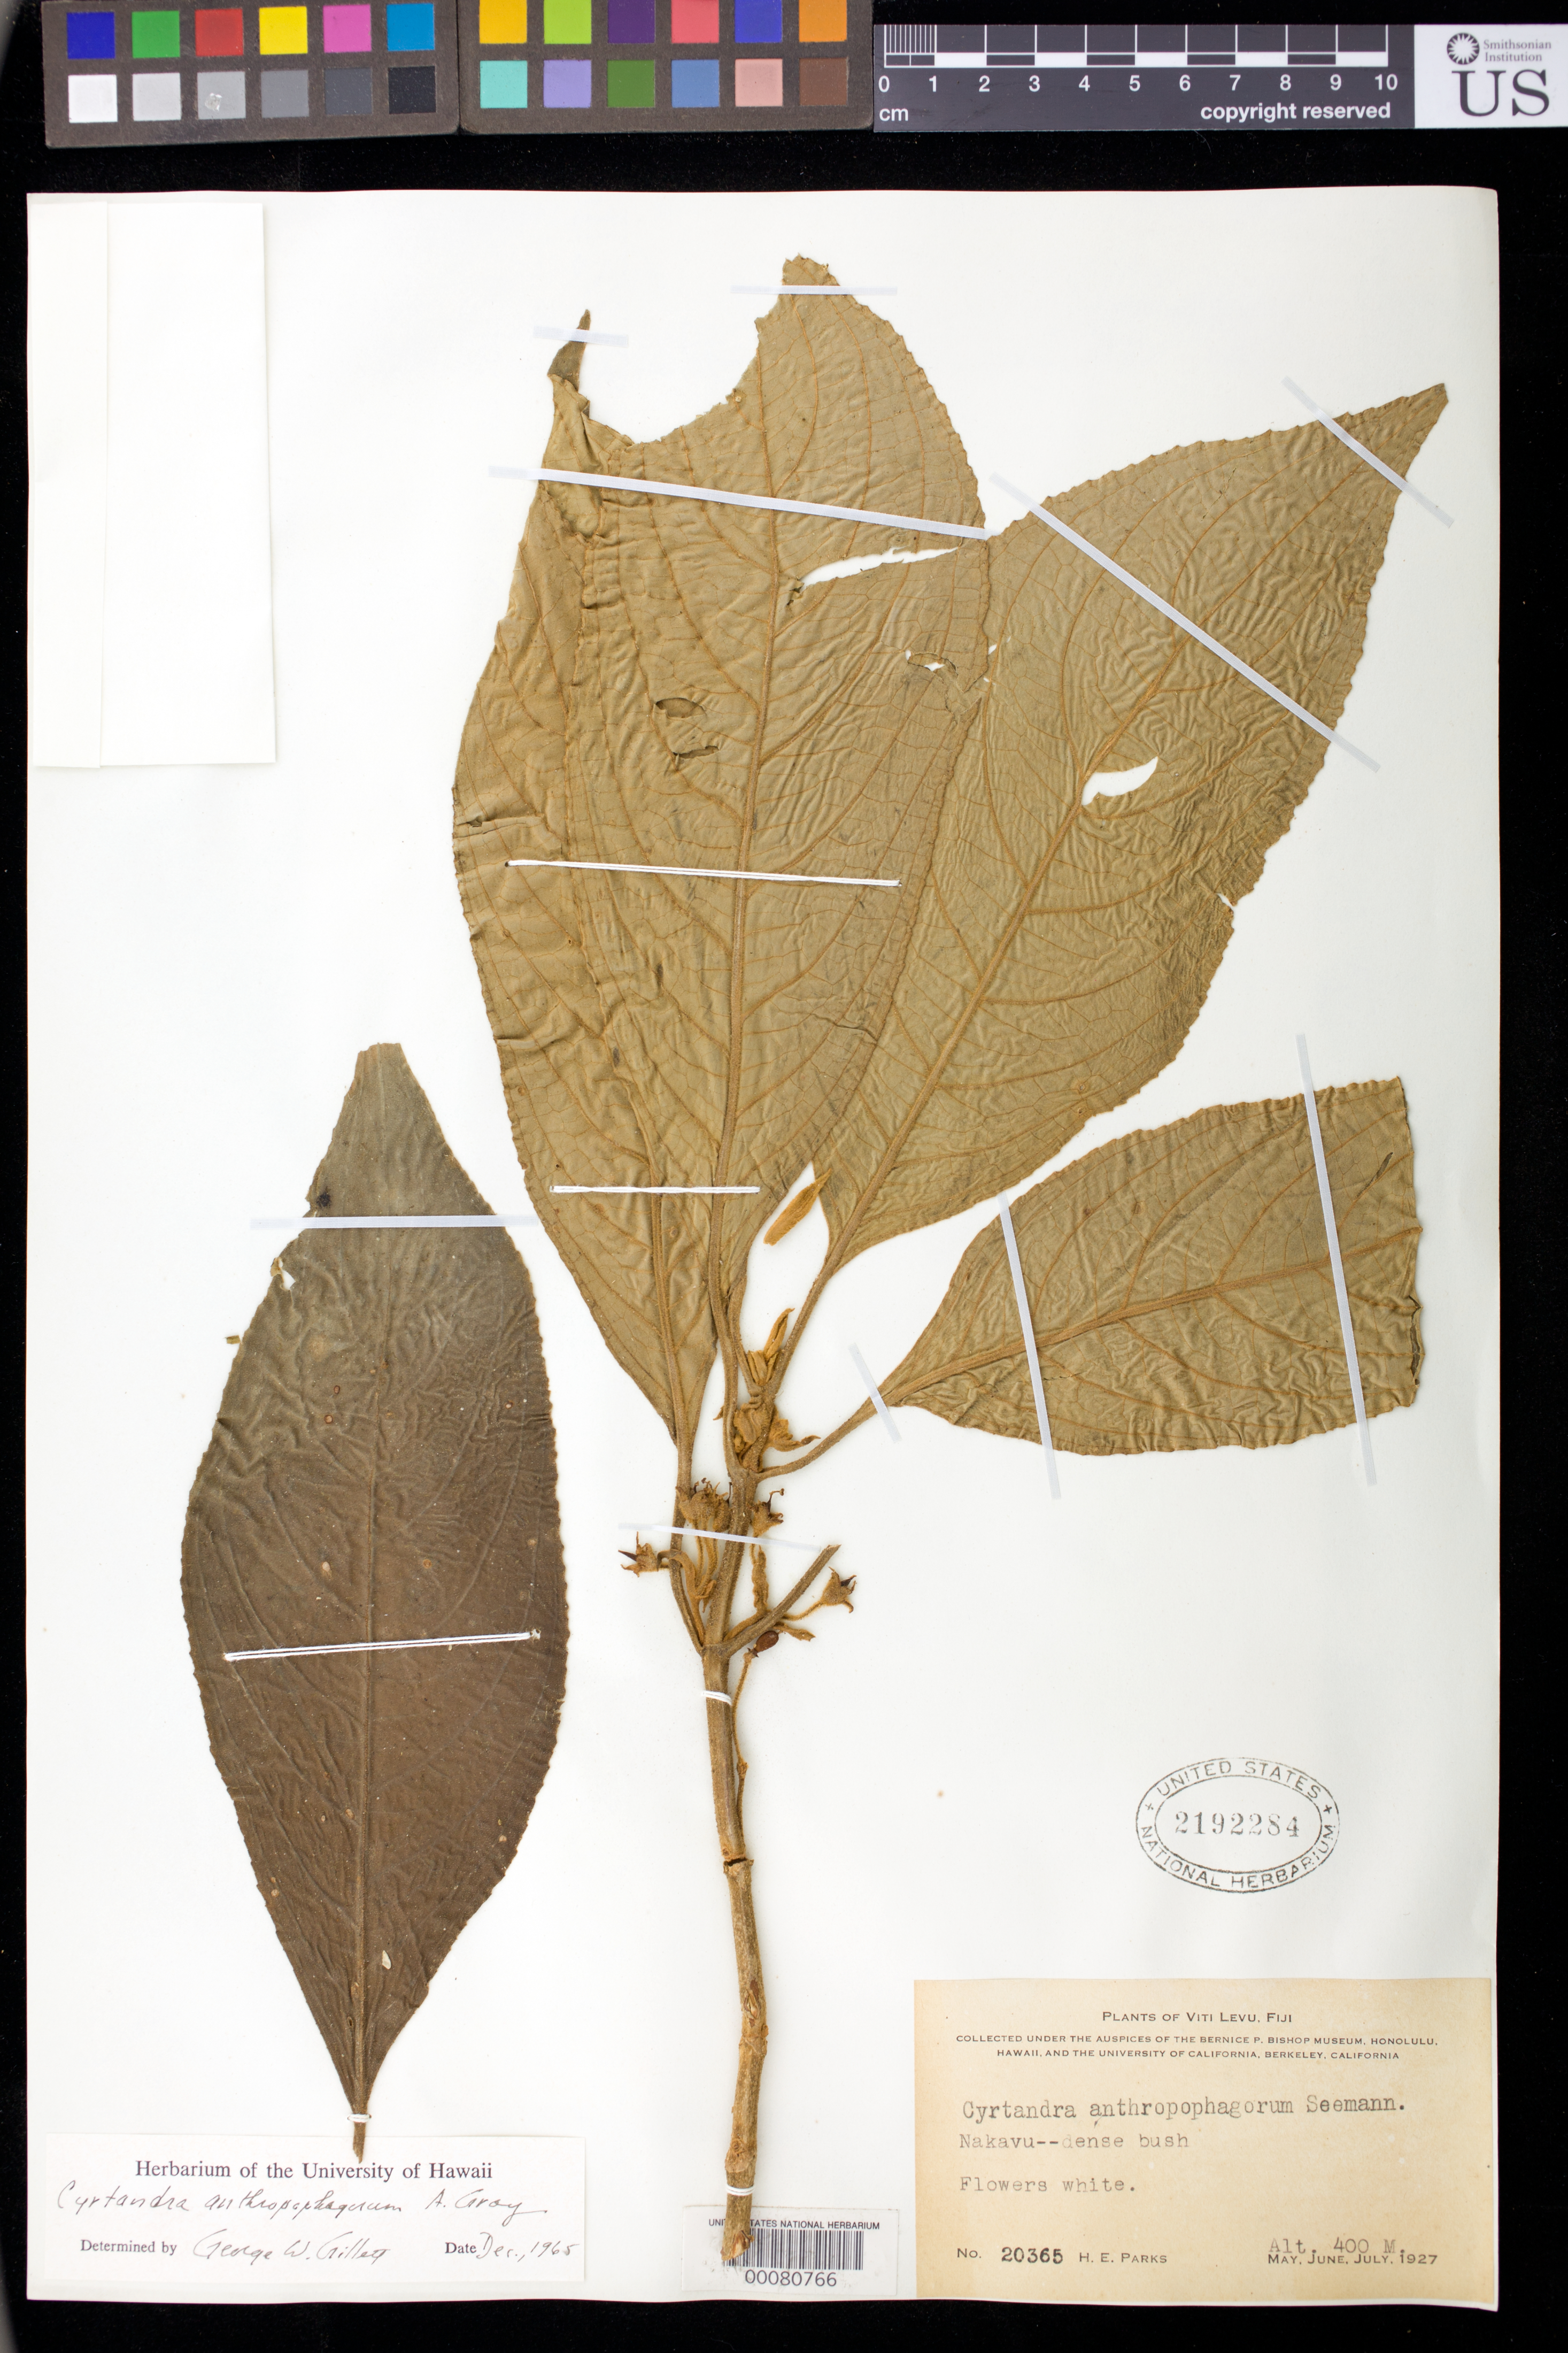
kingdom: Plantae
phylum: Tracheophyta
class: Magnoliopsida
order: Lamiales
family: Gesneriaceae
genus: Cyrtandra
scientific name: Cyrtandra anthropophagorum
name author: Seem. ex A. Gray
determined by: Gillett, G. W.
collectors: H. E. Parks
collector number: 20365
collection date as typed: May 1927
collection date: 1927-05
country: Fiji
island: Viti Levu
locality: Nakavu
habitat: Dense bush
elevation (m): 400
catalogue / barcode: US 2192284